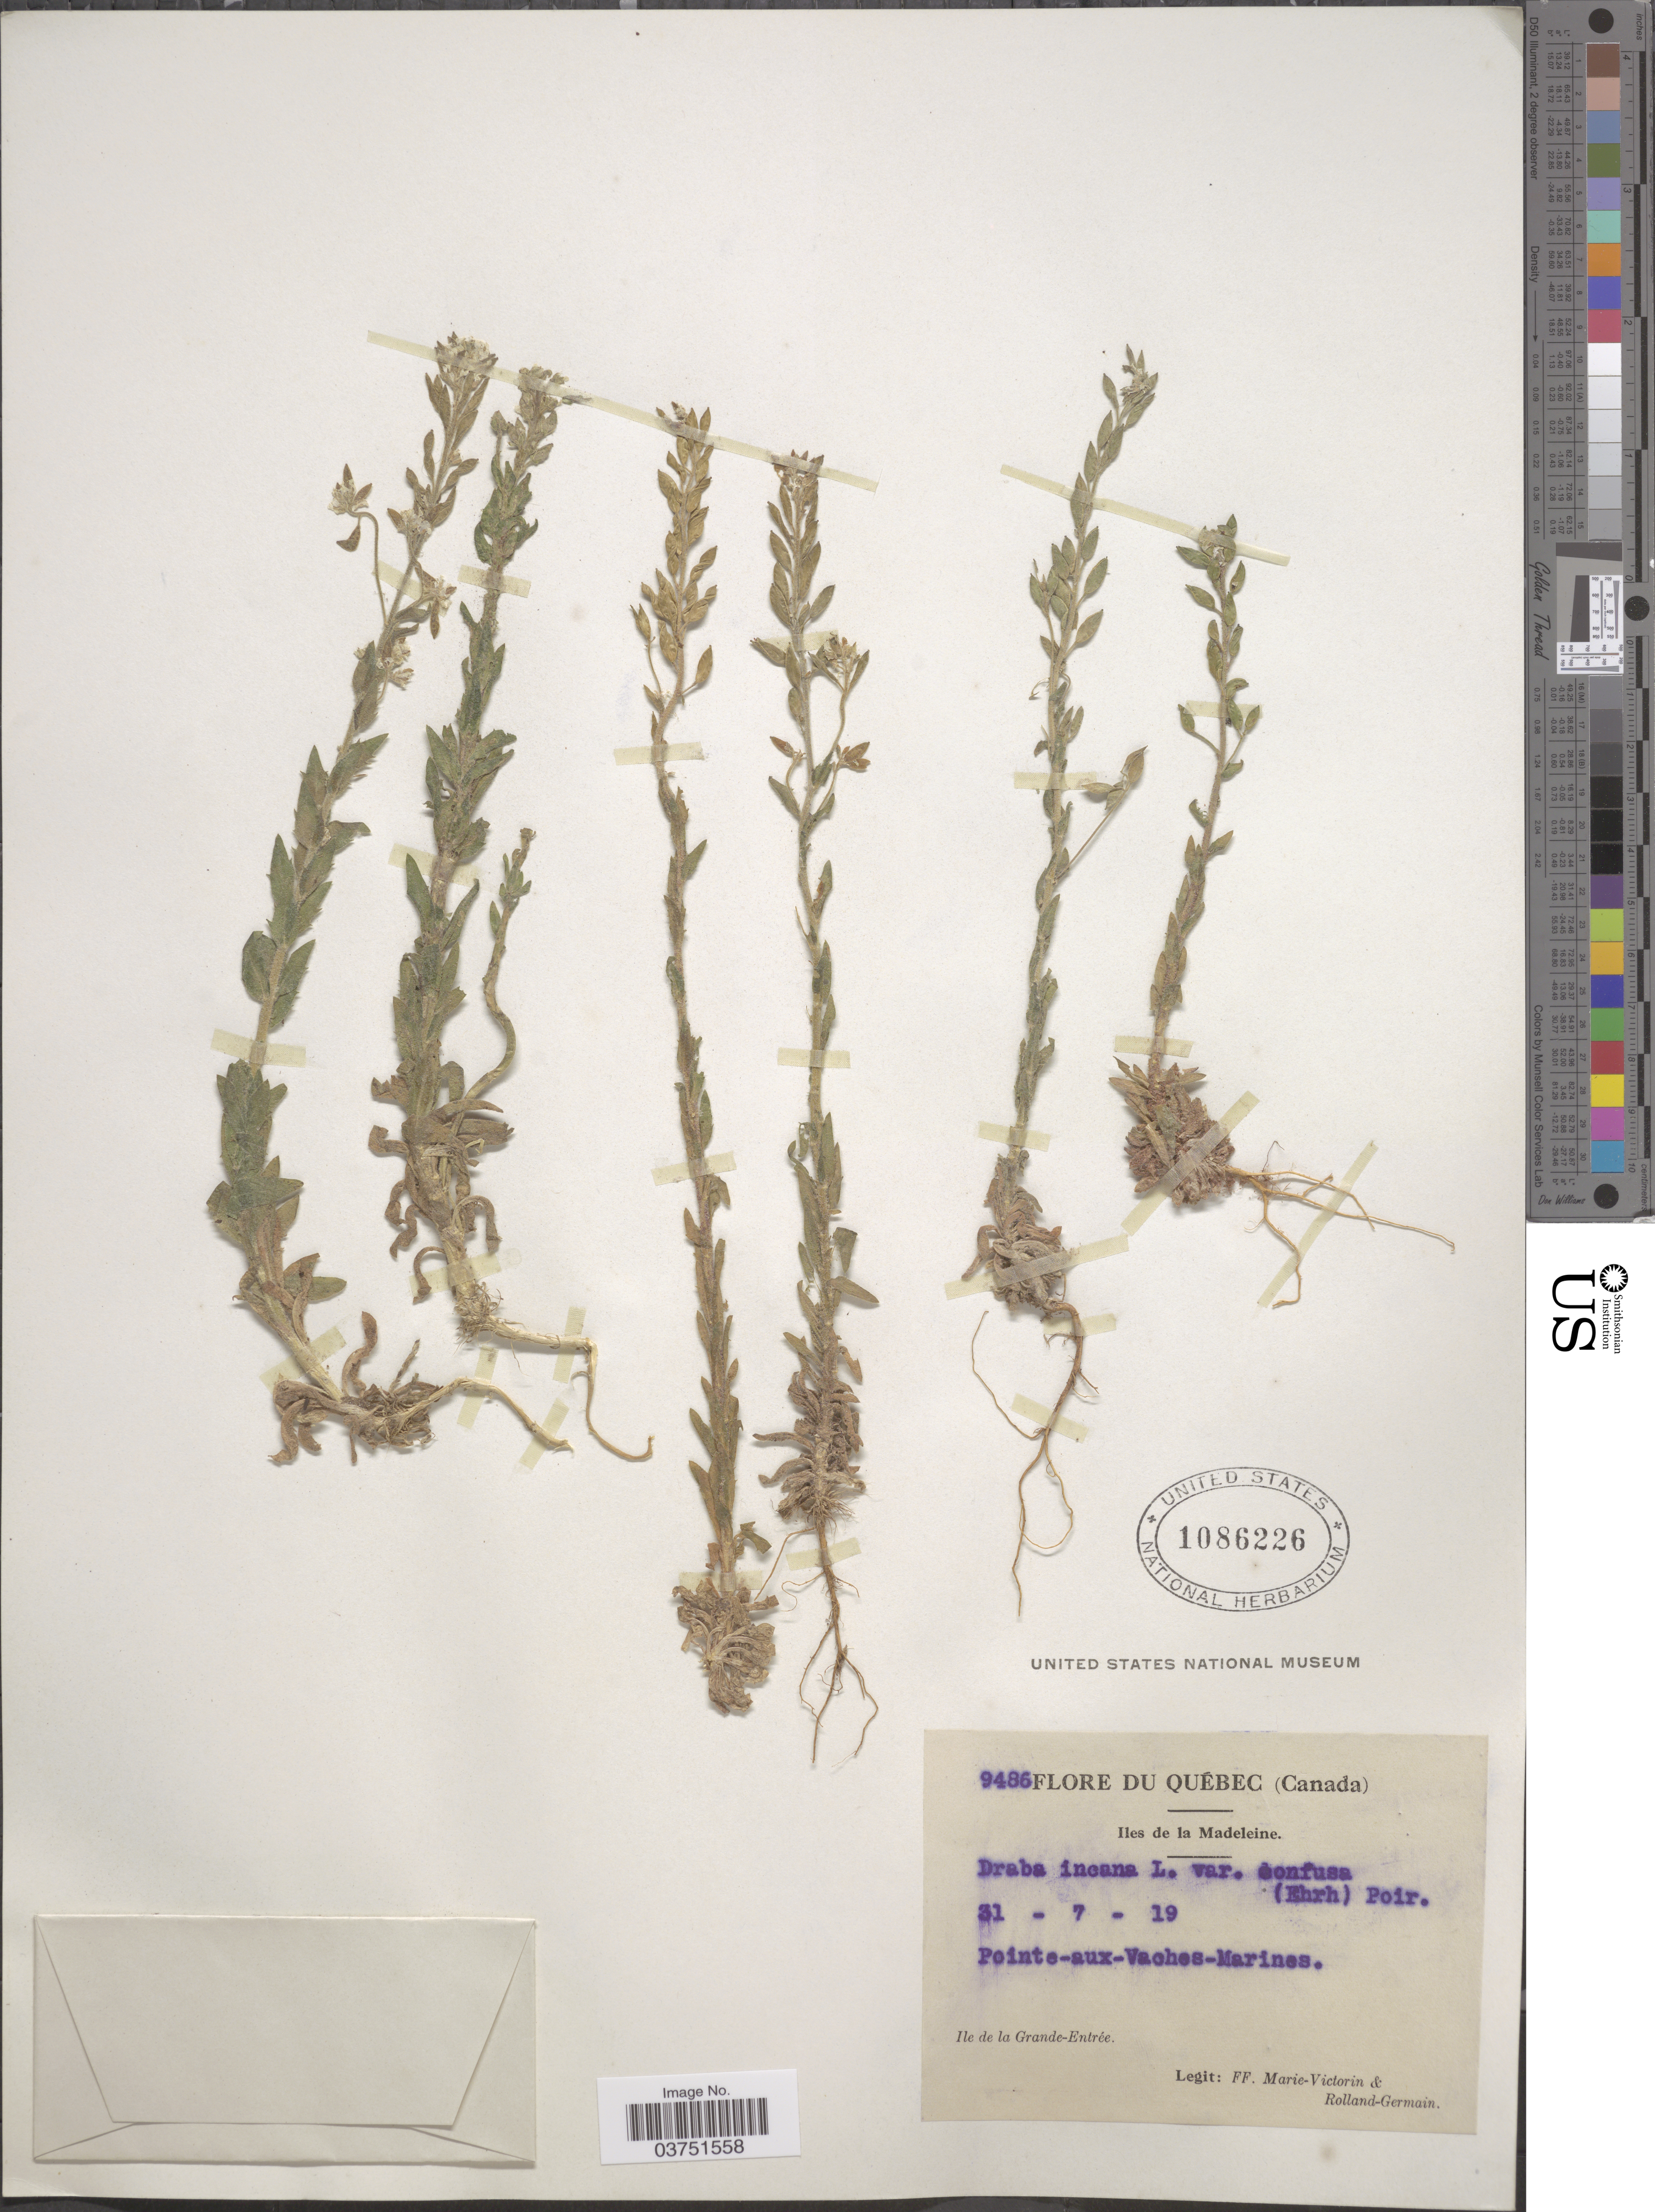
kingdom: Plantae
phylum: Tracheophyta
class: Magnoliopsida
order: Brassicales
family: Brassicaceae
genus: Draba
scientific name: Draba incana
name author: L.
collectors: F. Marie-Victorin & Rolland-Germain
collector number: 9486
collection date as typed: Transcribed d/m/y: 31/7/19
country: Canada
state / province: Quebec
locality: Iles de la Madeleine. Pointe-aux-Vaches-Marines. Ile de la Grand-Entrée.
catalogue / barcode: US 1086226